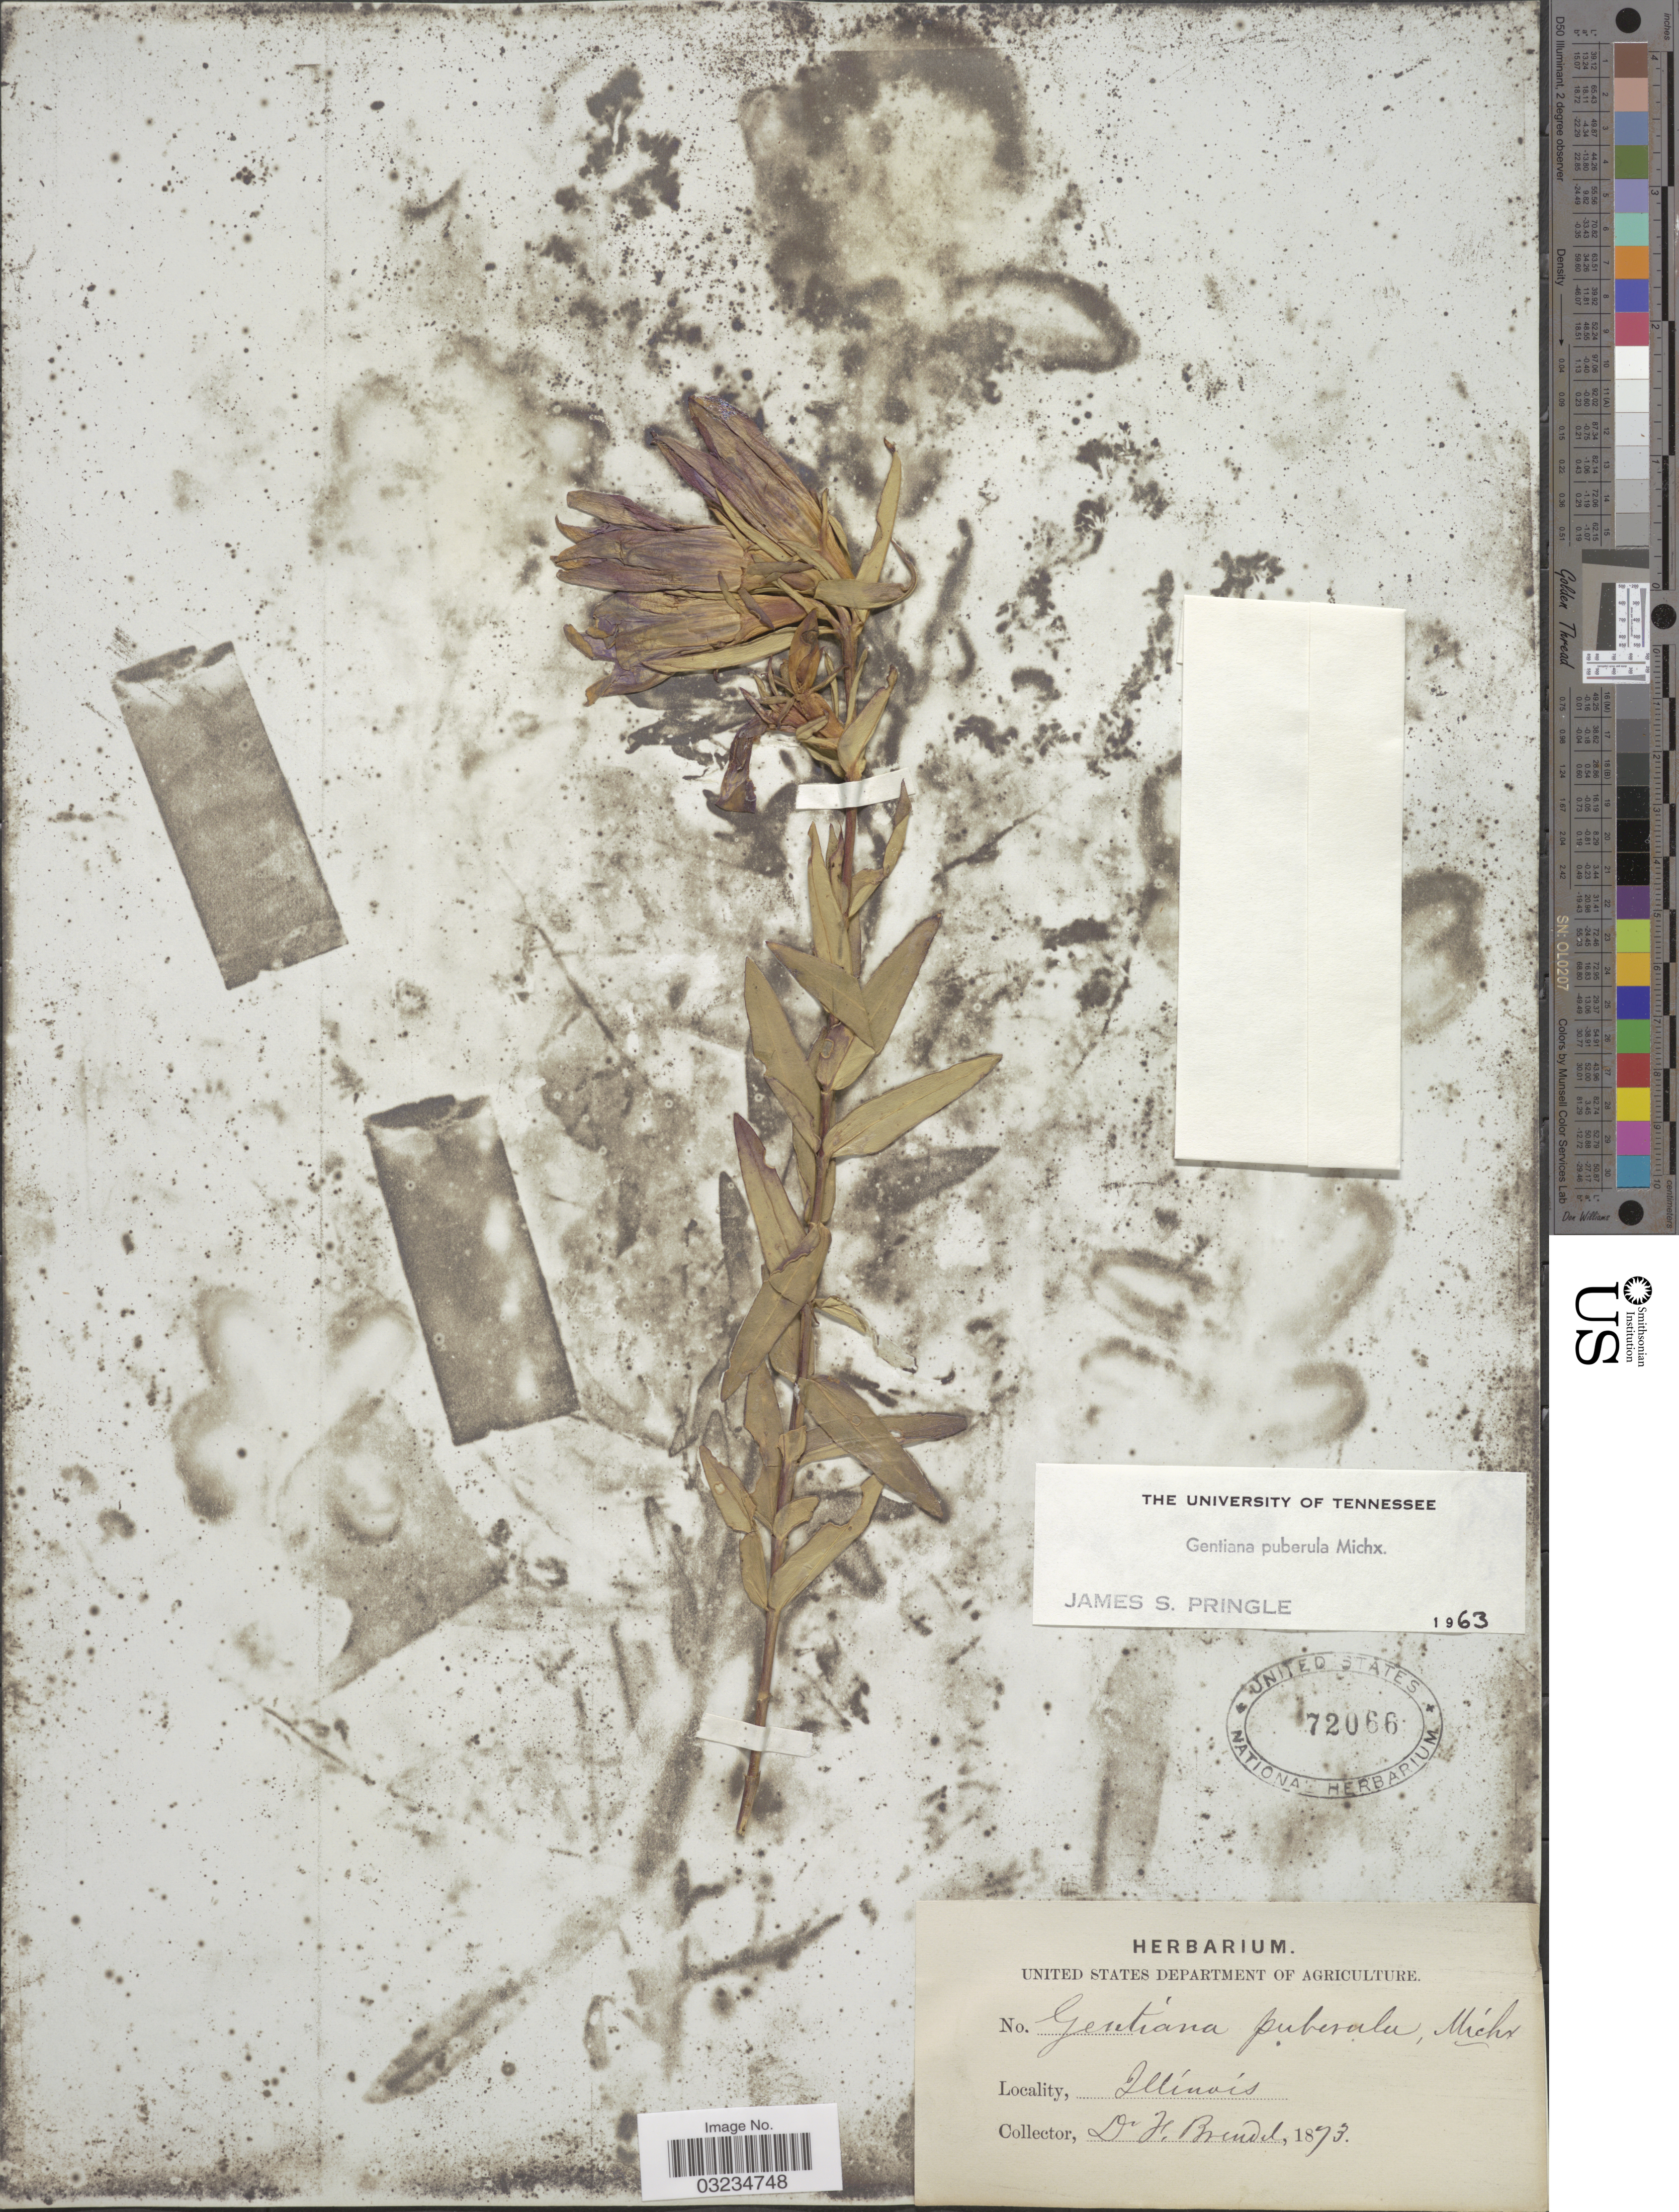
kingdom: Plantae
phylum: Tracheophyta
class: Magnoliopsida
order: Gentianales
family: Gentianaceae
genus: Gentiana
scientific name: Gentiana puberula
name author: Michx.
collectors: J. Brendel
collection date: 1873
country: United States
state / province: Illinois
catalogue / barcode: US 72066